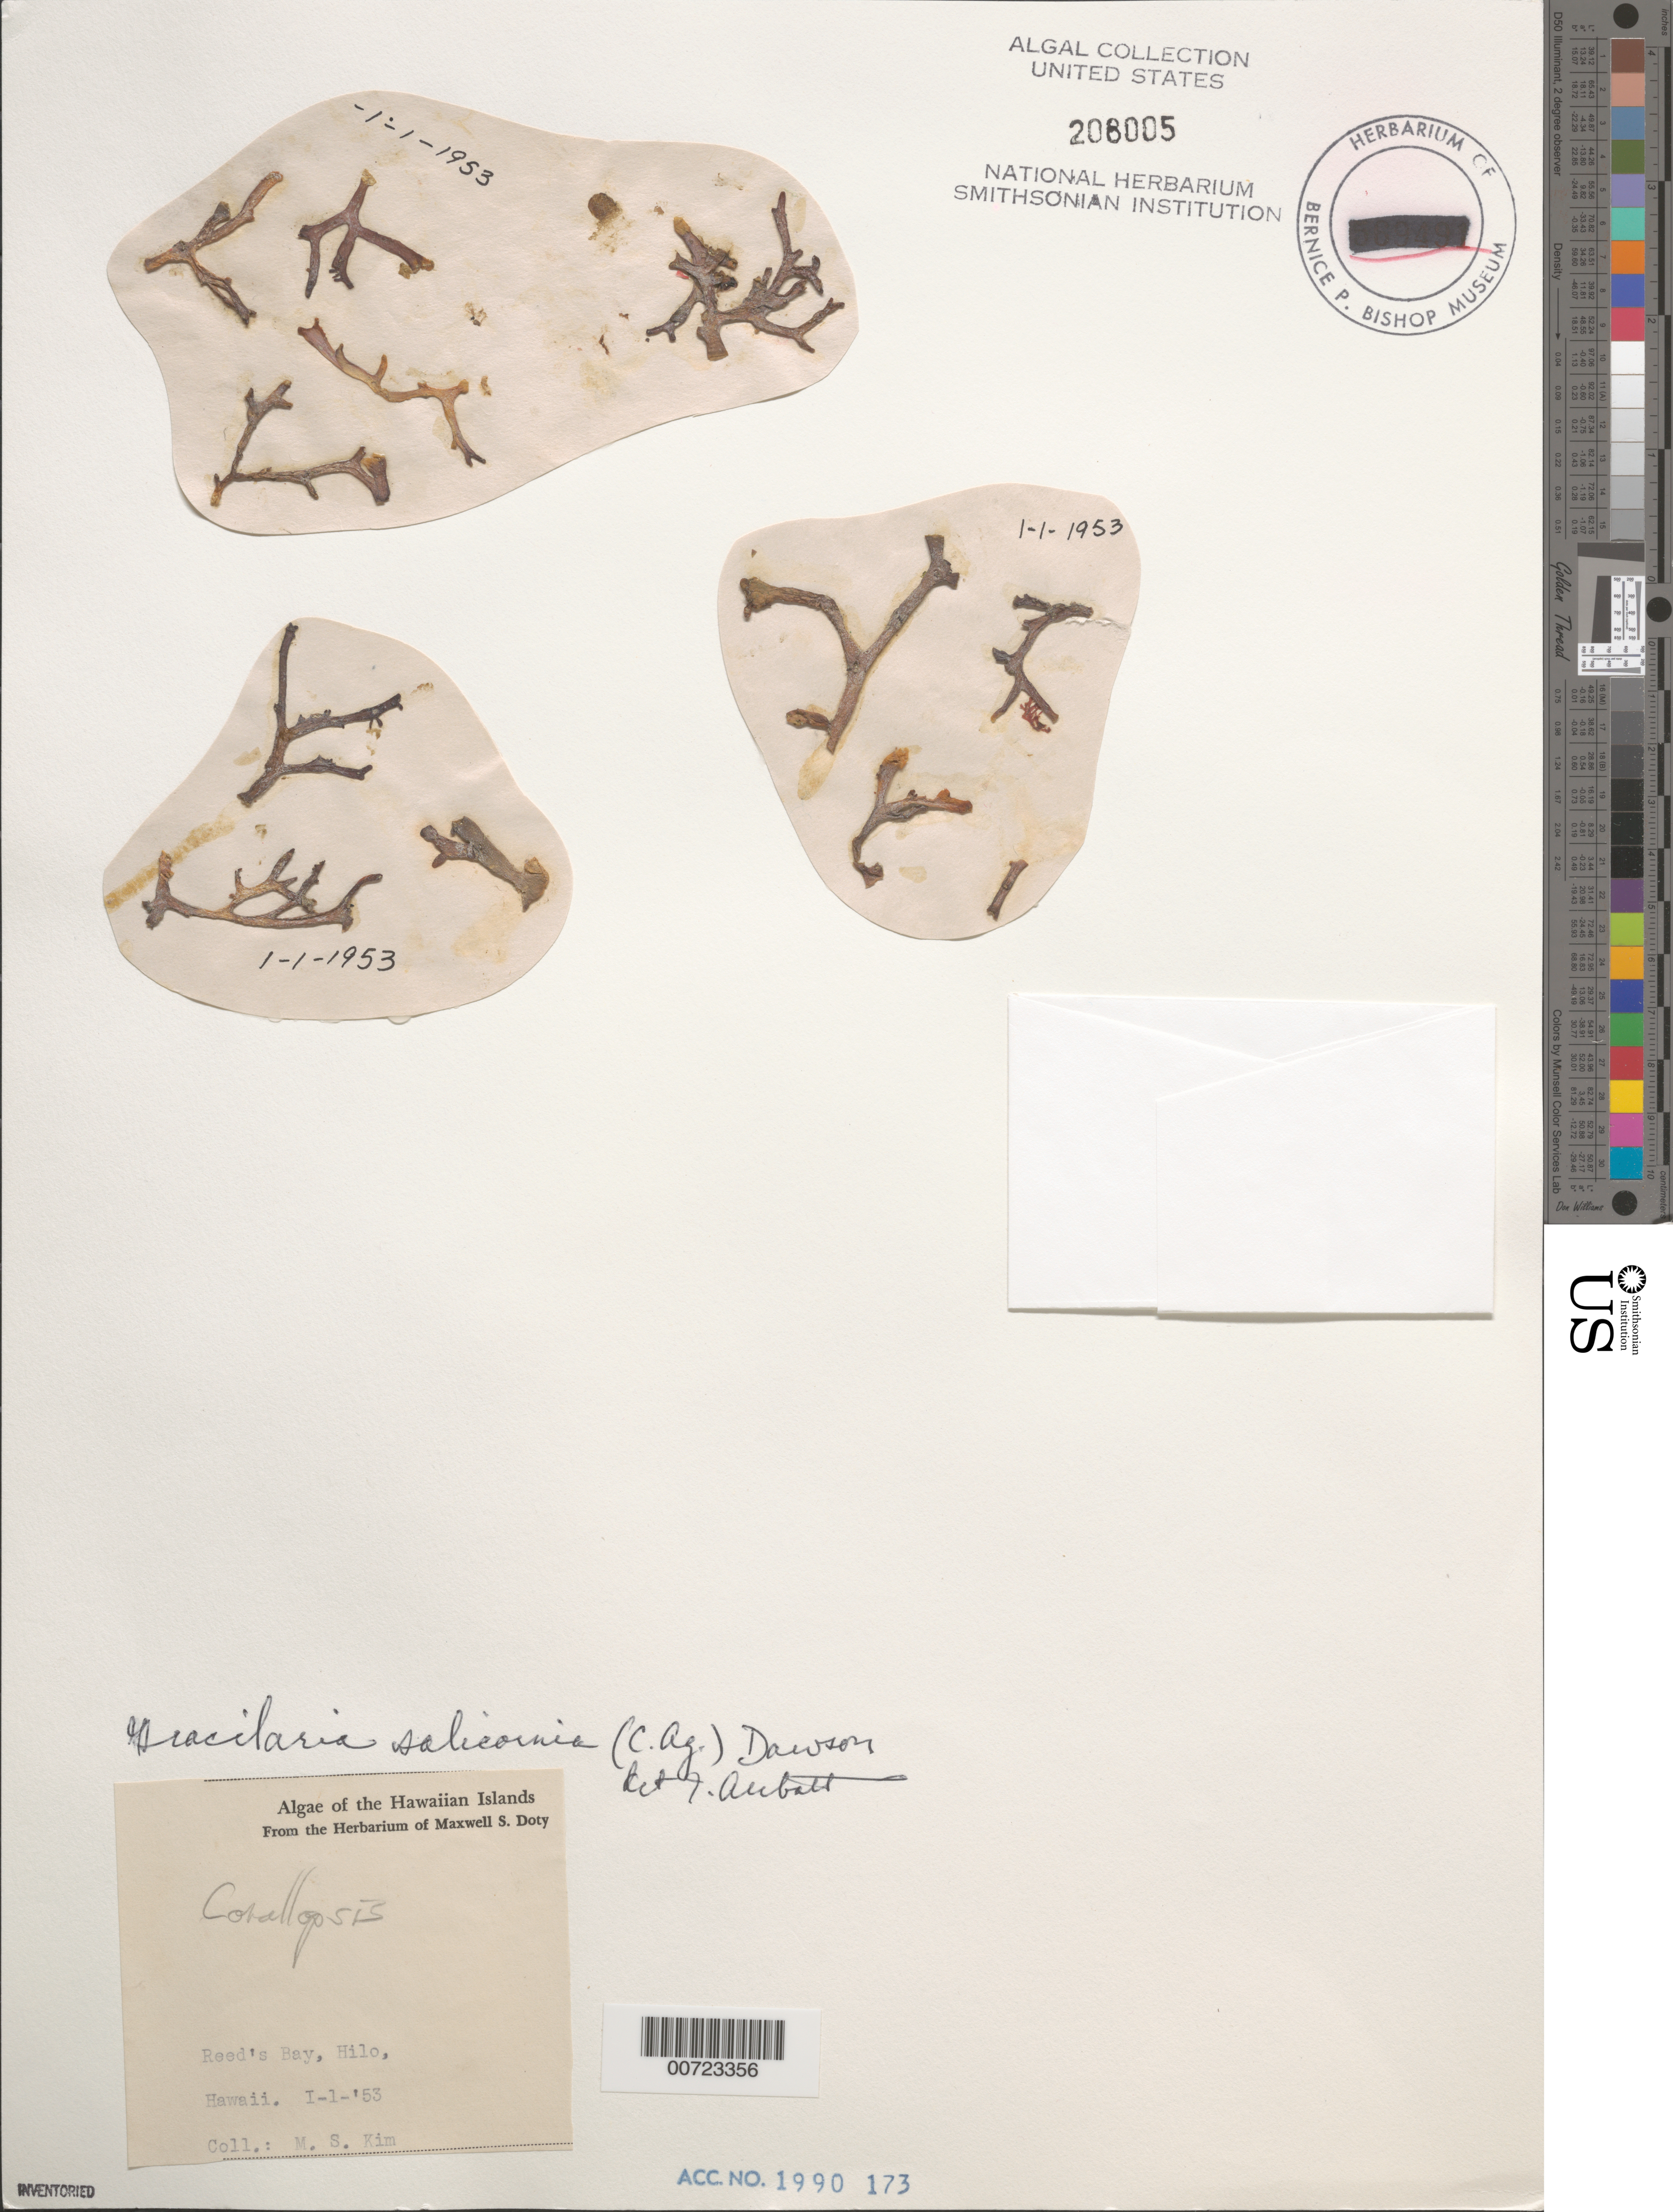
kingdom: Plantae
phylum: Rhodophyta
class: Florideophyceae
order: Gracilariales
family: Gracilariaceae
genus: Gracilaria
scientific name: Gracilaria salicornia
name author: (C. Agardh) E.Y. Dawson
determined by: Abbott, Isabella A.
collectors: M. S. Kim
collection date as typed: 01 Jan 1953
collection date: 1953-01-01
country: United States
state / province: Hawaii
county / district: Hawaii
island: Hawaii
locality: Reed's Bay, Hilo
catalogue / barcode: US 208005